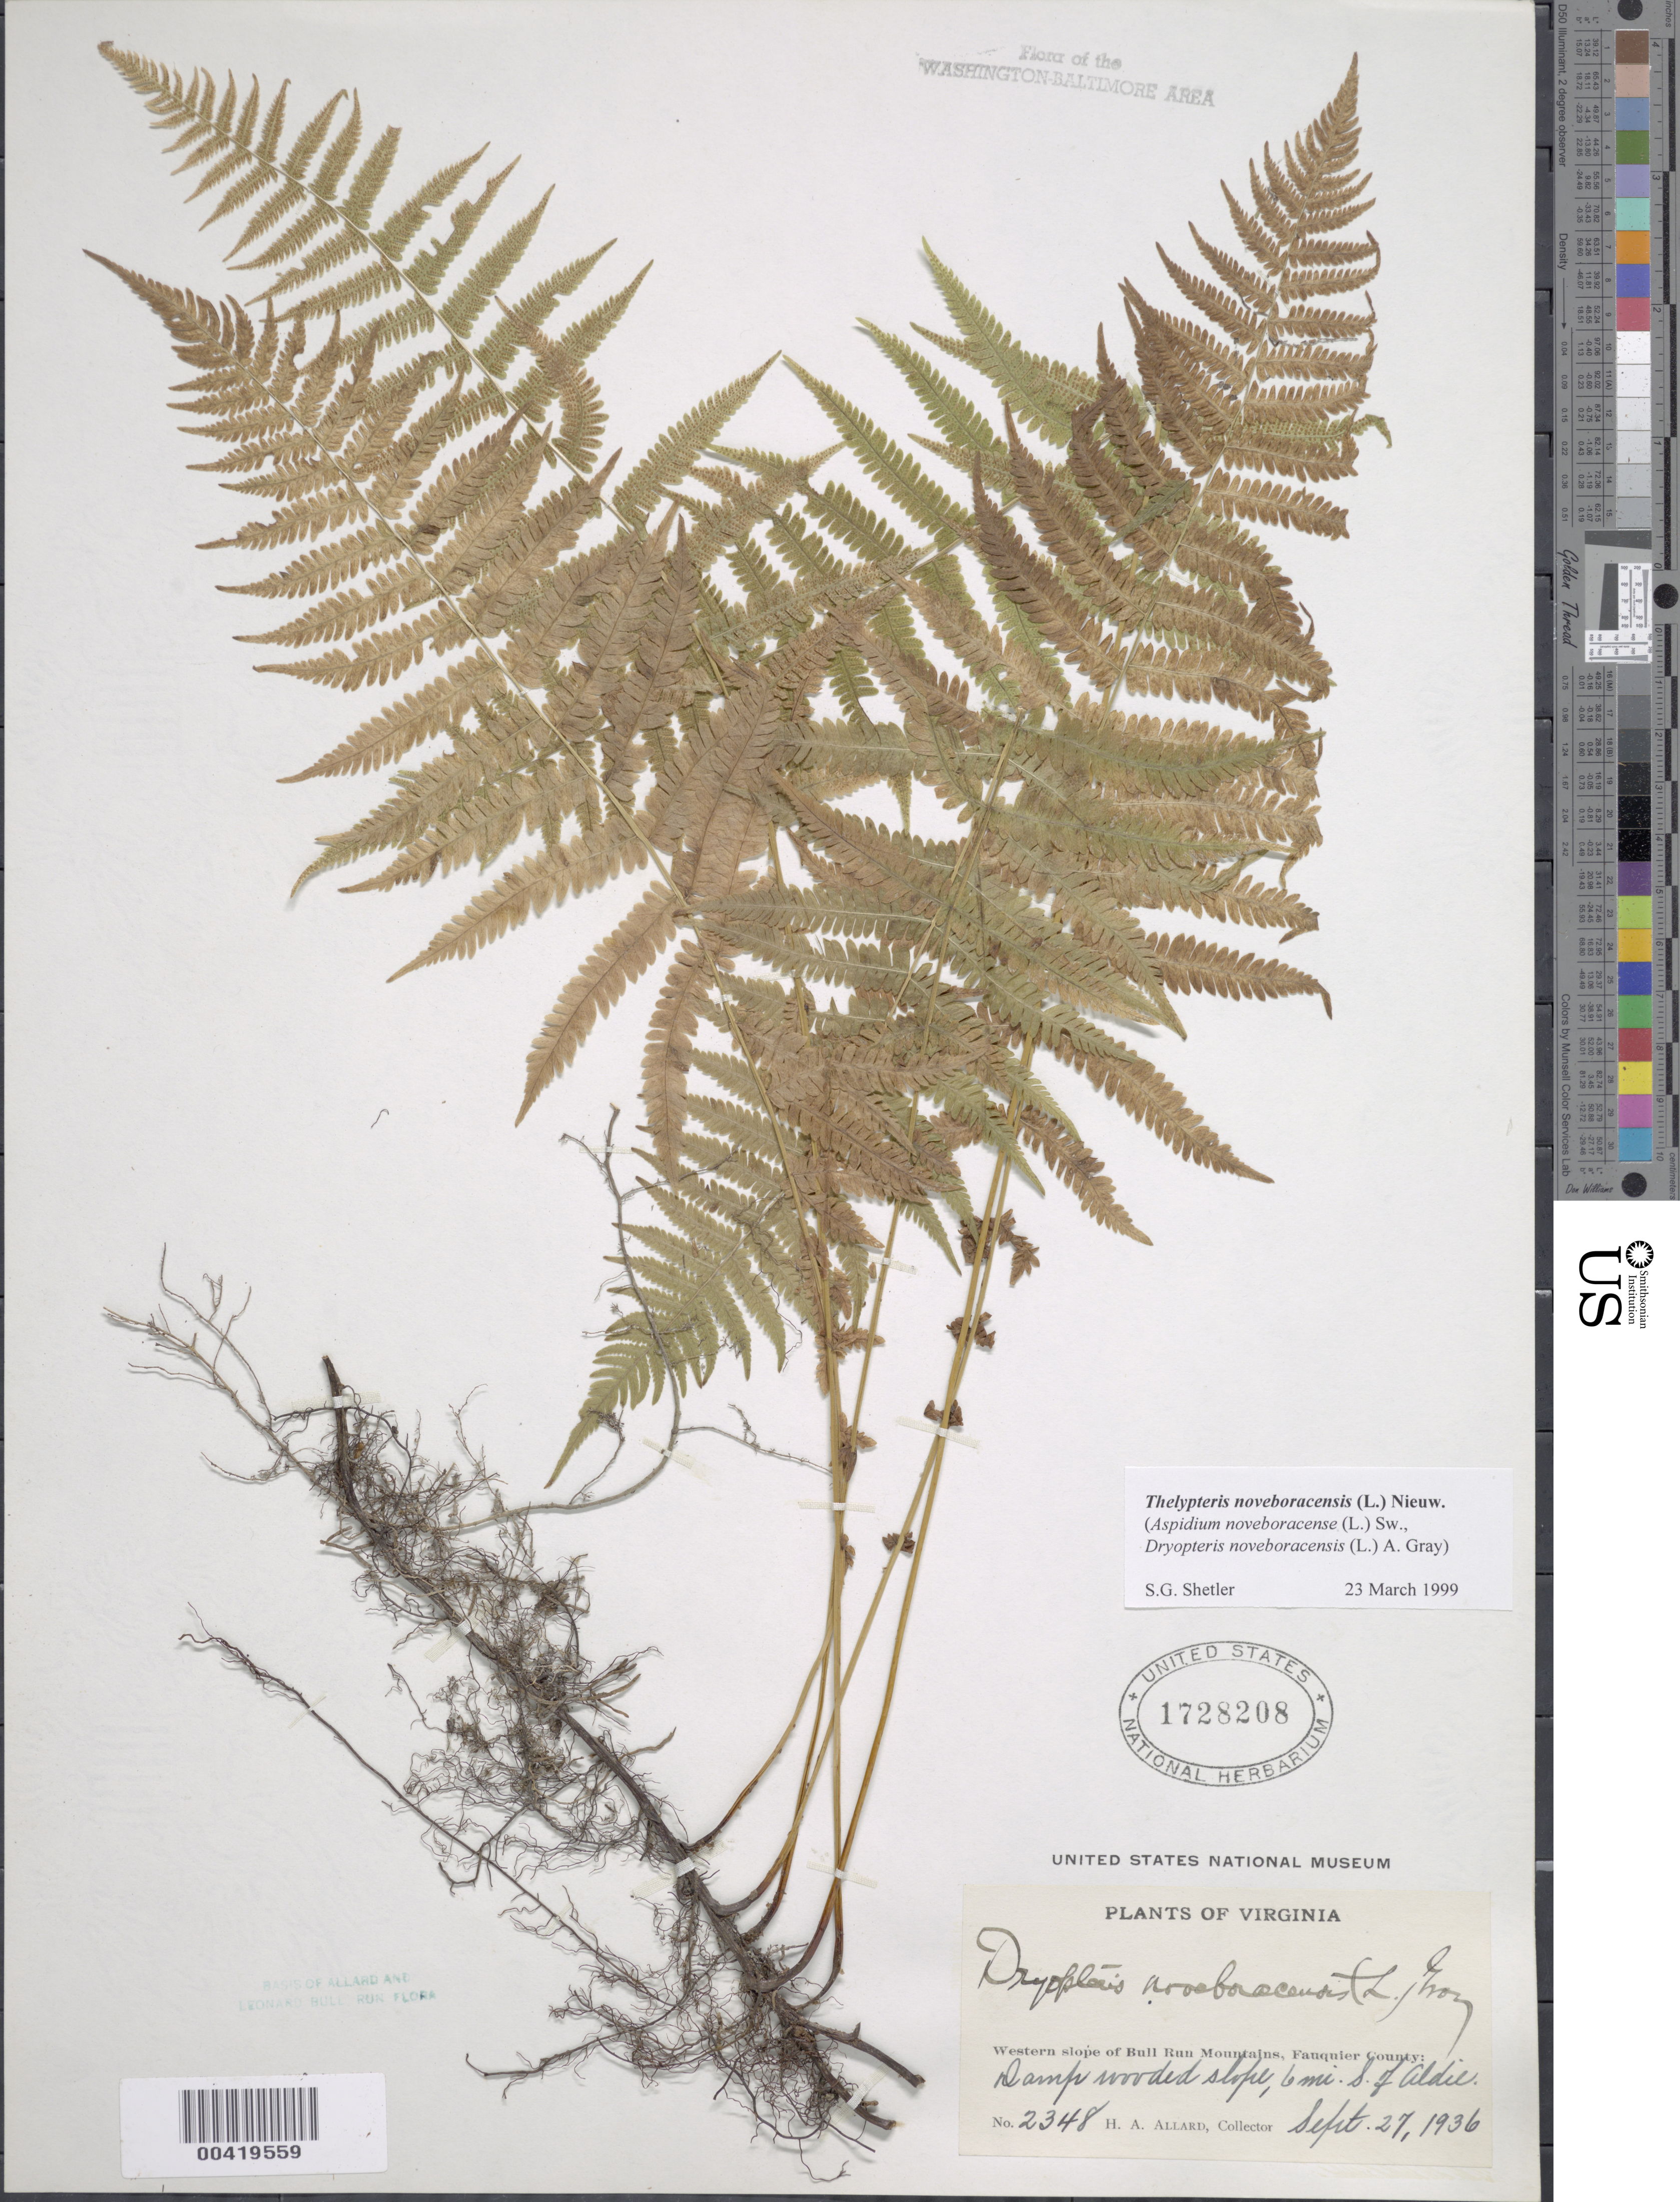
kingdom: Plantae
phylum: Tracheophyta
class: Polypodiopsida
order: Polypodiales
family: Thelypteridaceae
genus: Parathelypteris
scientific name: Parathelypteris noveboracensis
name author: (L.) Ching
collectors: H. A. Allard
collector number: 2348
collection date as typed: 27 Sep 1936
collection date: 1936-09-27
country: United States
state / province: Virginia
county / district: Fauquier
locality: South of Aldie Bull Run Mts.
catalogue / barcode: US 1728208